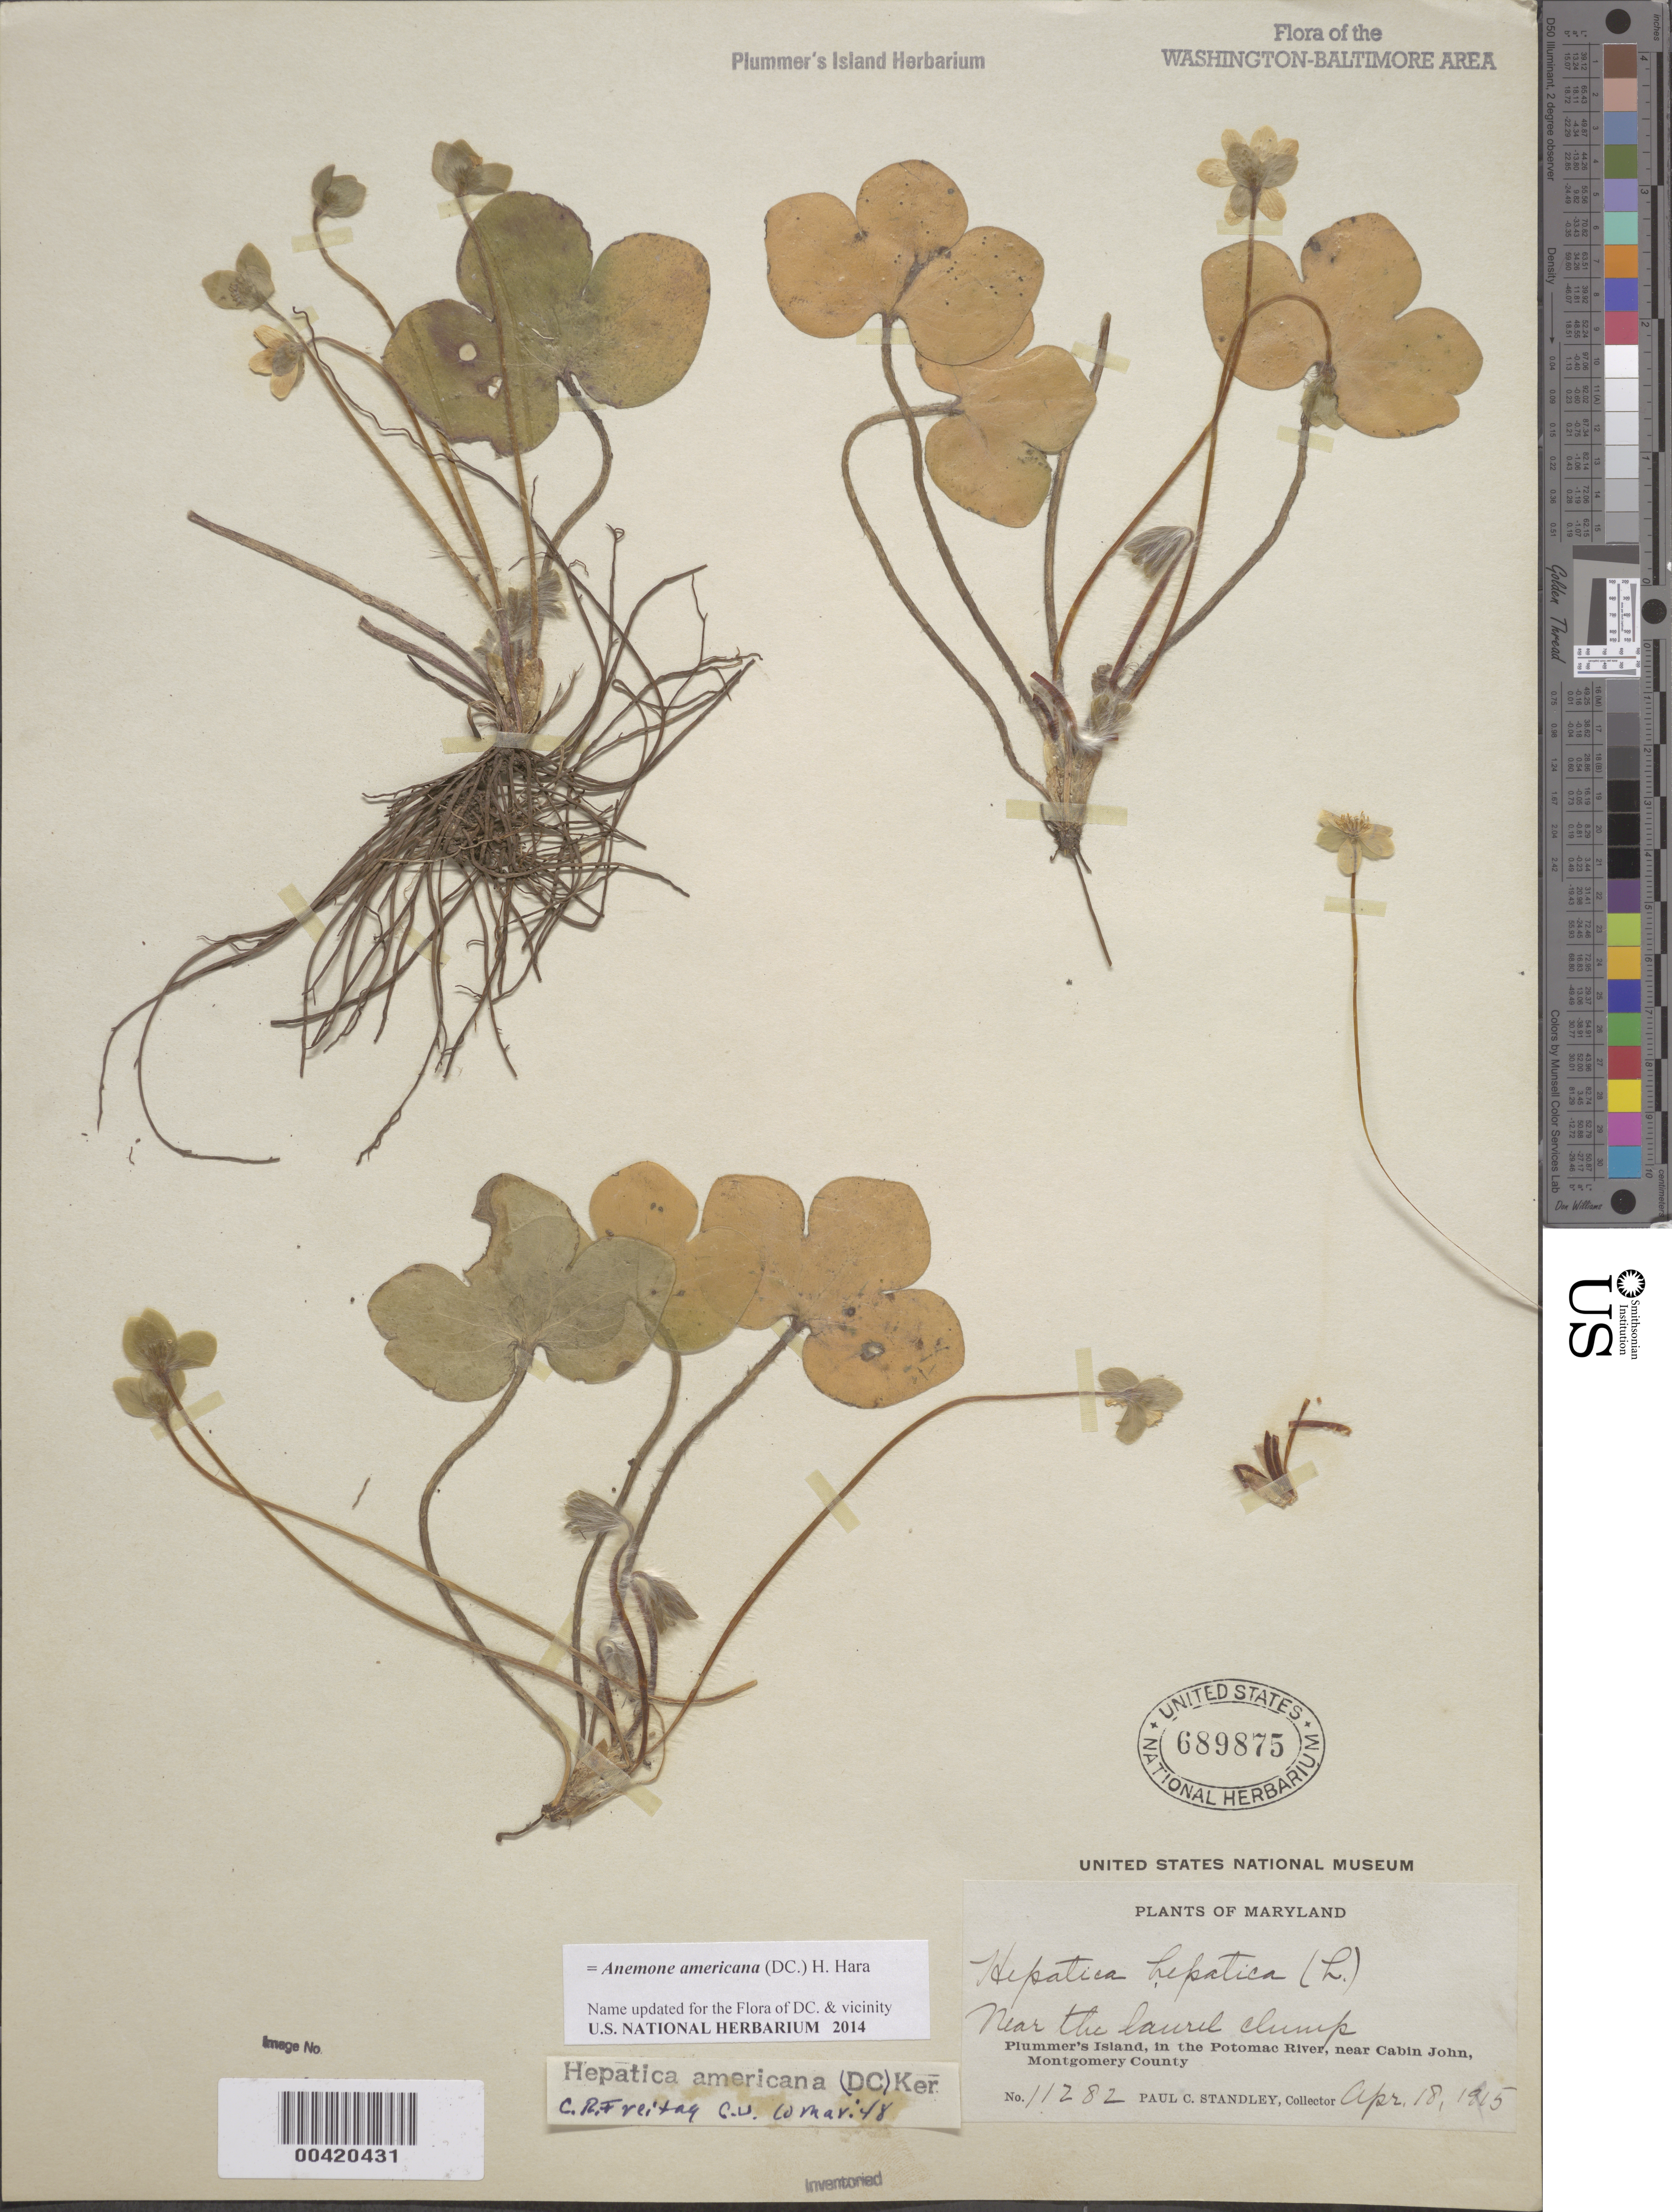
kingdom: Plantae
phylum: Tracheophyta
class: Magnoliopsida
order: Ranunculales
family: Ranunculaceae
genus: Hepatica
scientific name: Hepatica americana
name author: (DC.) Ker Gawl.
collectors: P. C. Standley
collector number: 11282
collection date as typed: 18 Apr 1915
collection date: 1915-04-18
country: United States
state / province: Maryland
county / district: Montgomery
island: Plummers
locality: Plummer's Island; near the Laurel clump C. & O. Canal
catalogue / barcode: US 689875